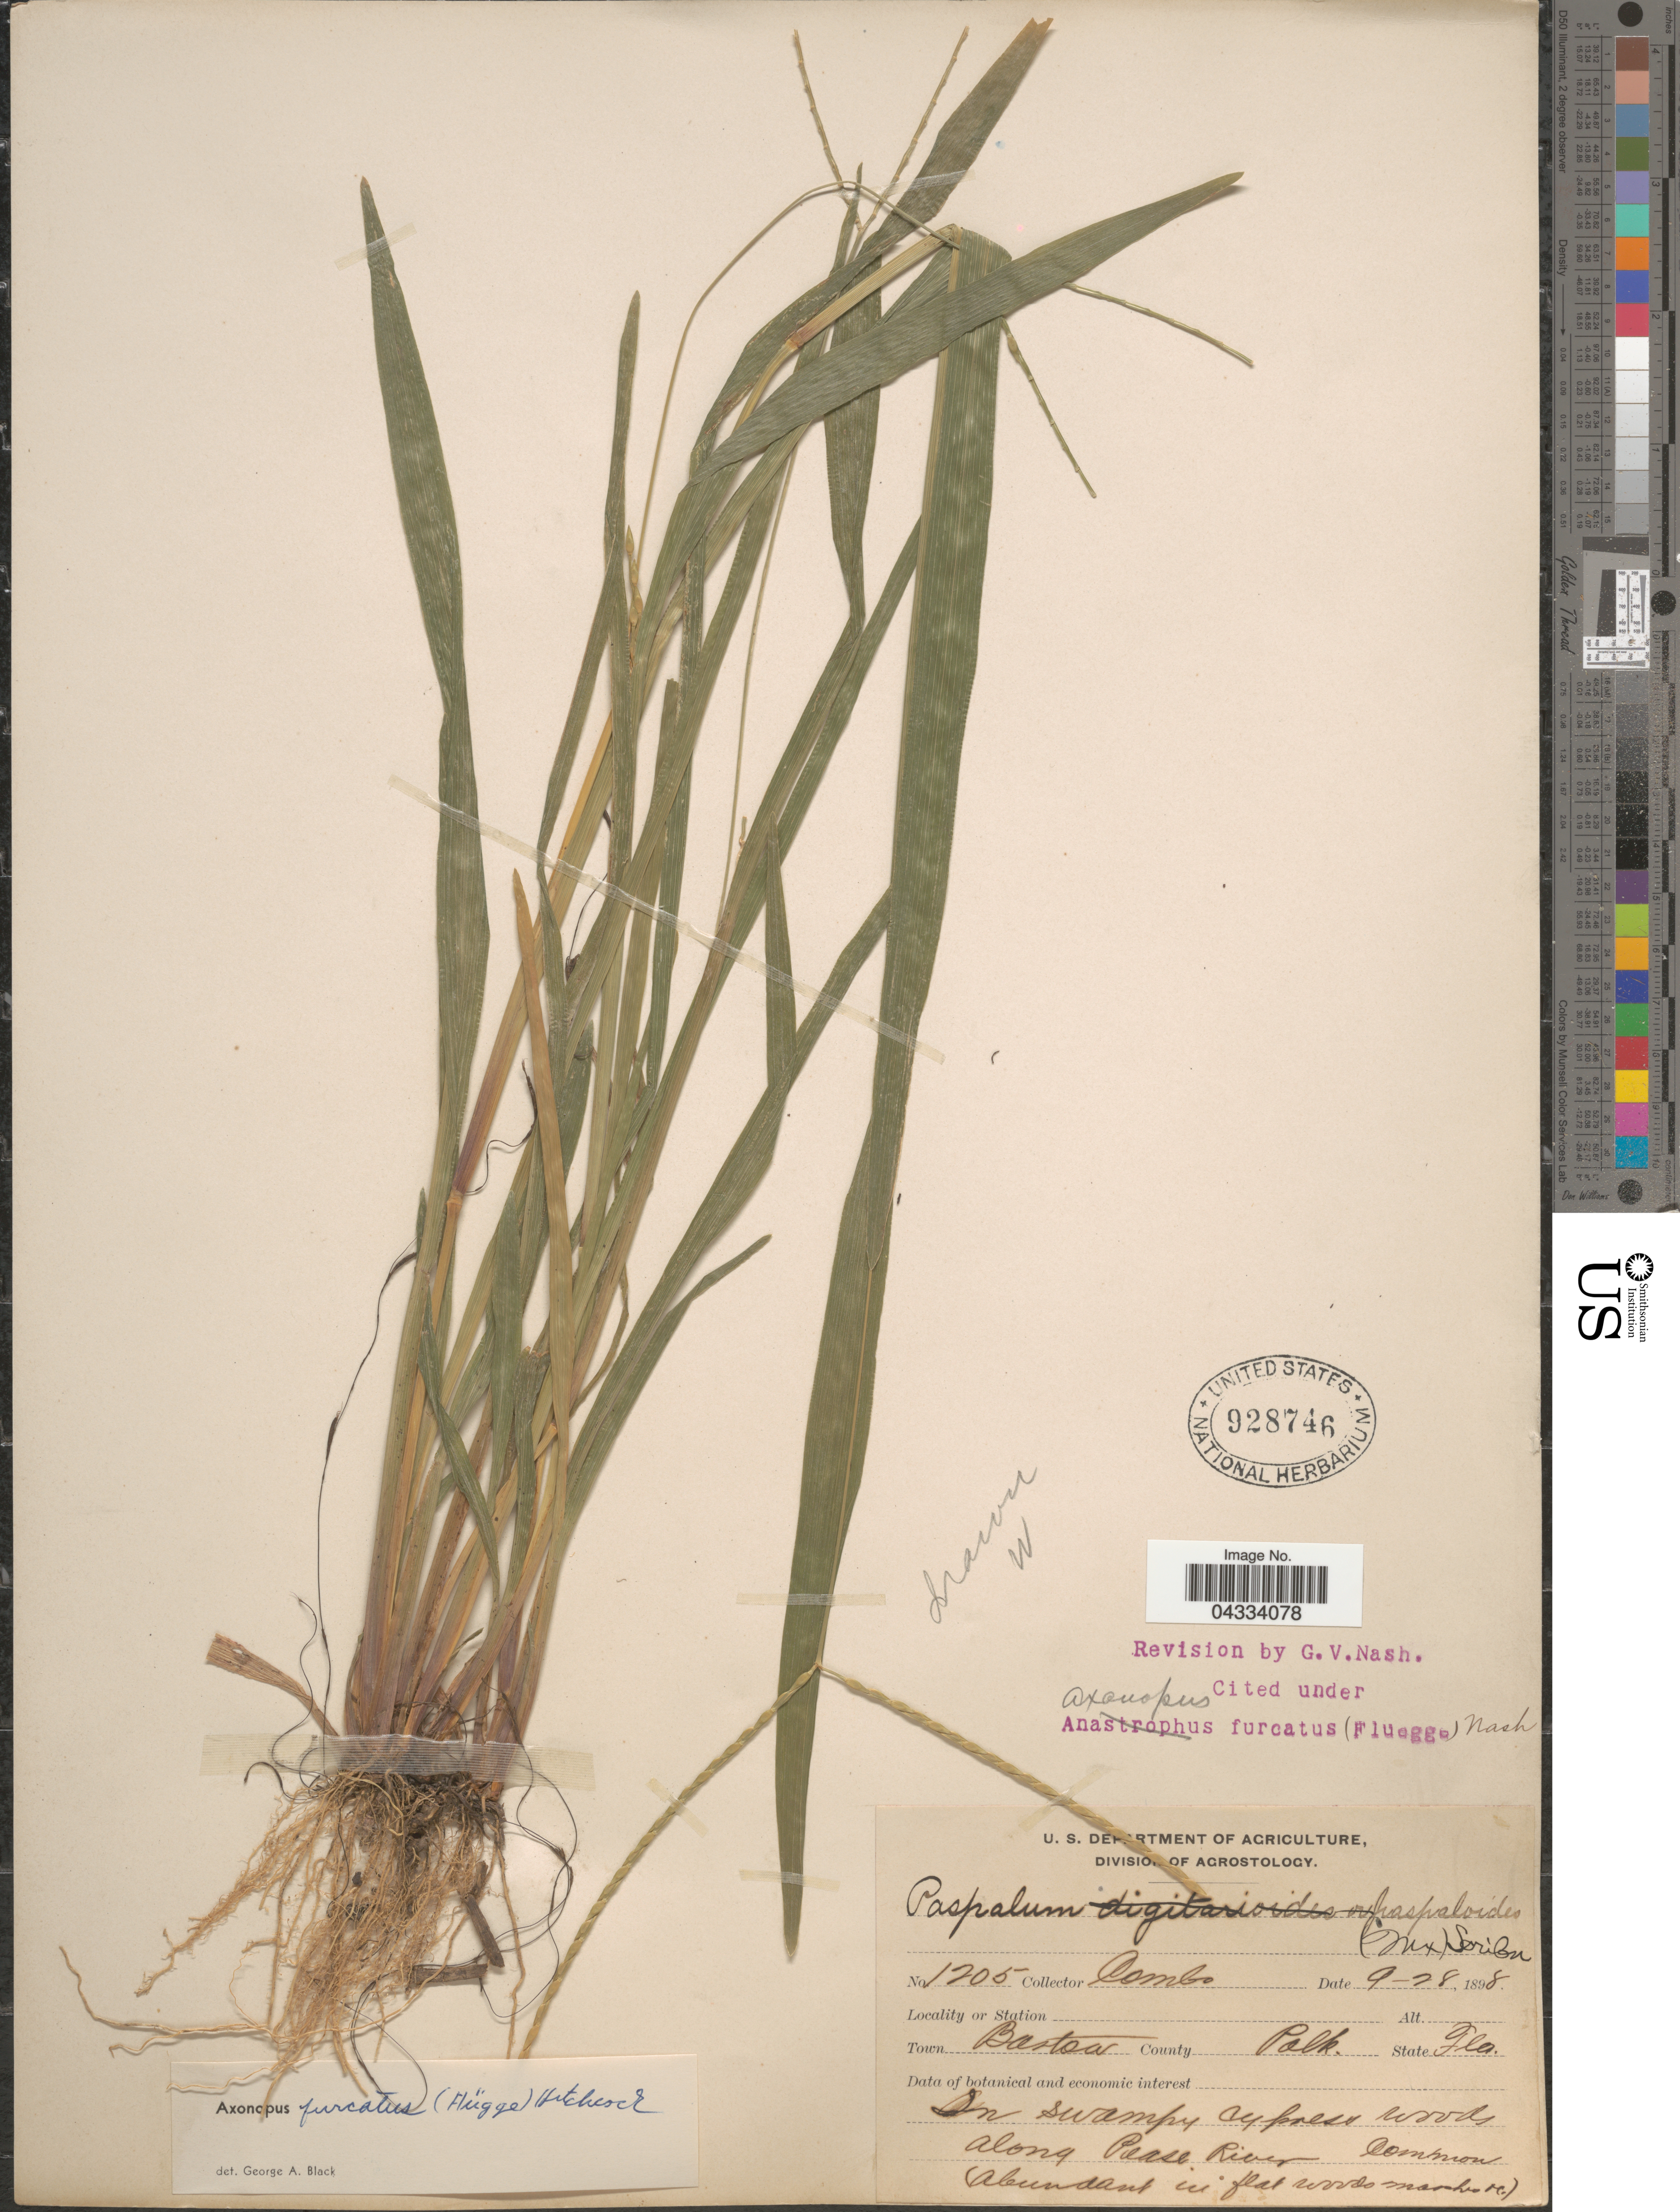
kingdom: Plantae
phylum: Tracheophyta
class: Liliopsida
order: Poales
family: Poaceae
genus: Axonopus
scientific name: Axonopus furcatus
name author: (Flüggé) Hitchc.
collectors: -. Combs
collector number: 1205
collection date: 1898-09-28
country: United States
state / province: Florida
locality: Town Bartow. County Polk. In swampy cypress woods along Peace River.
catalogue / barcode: US 928746